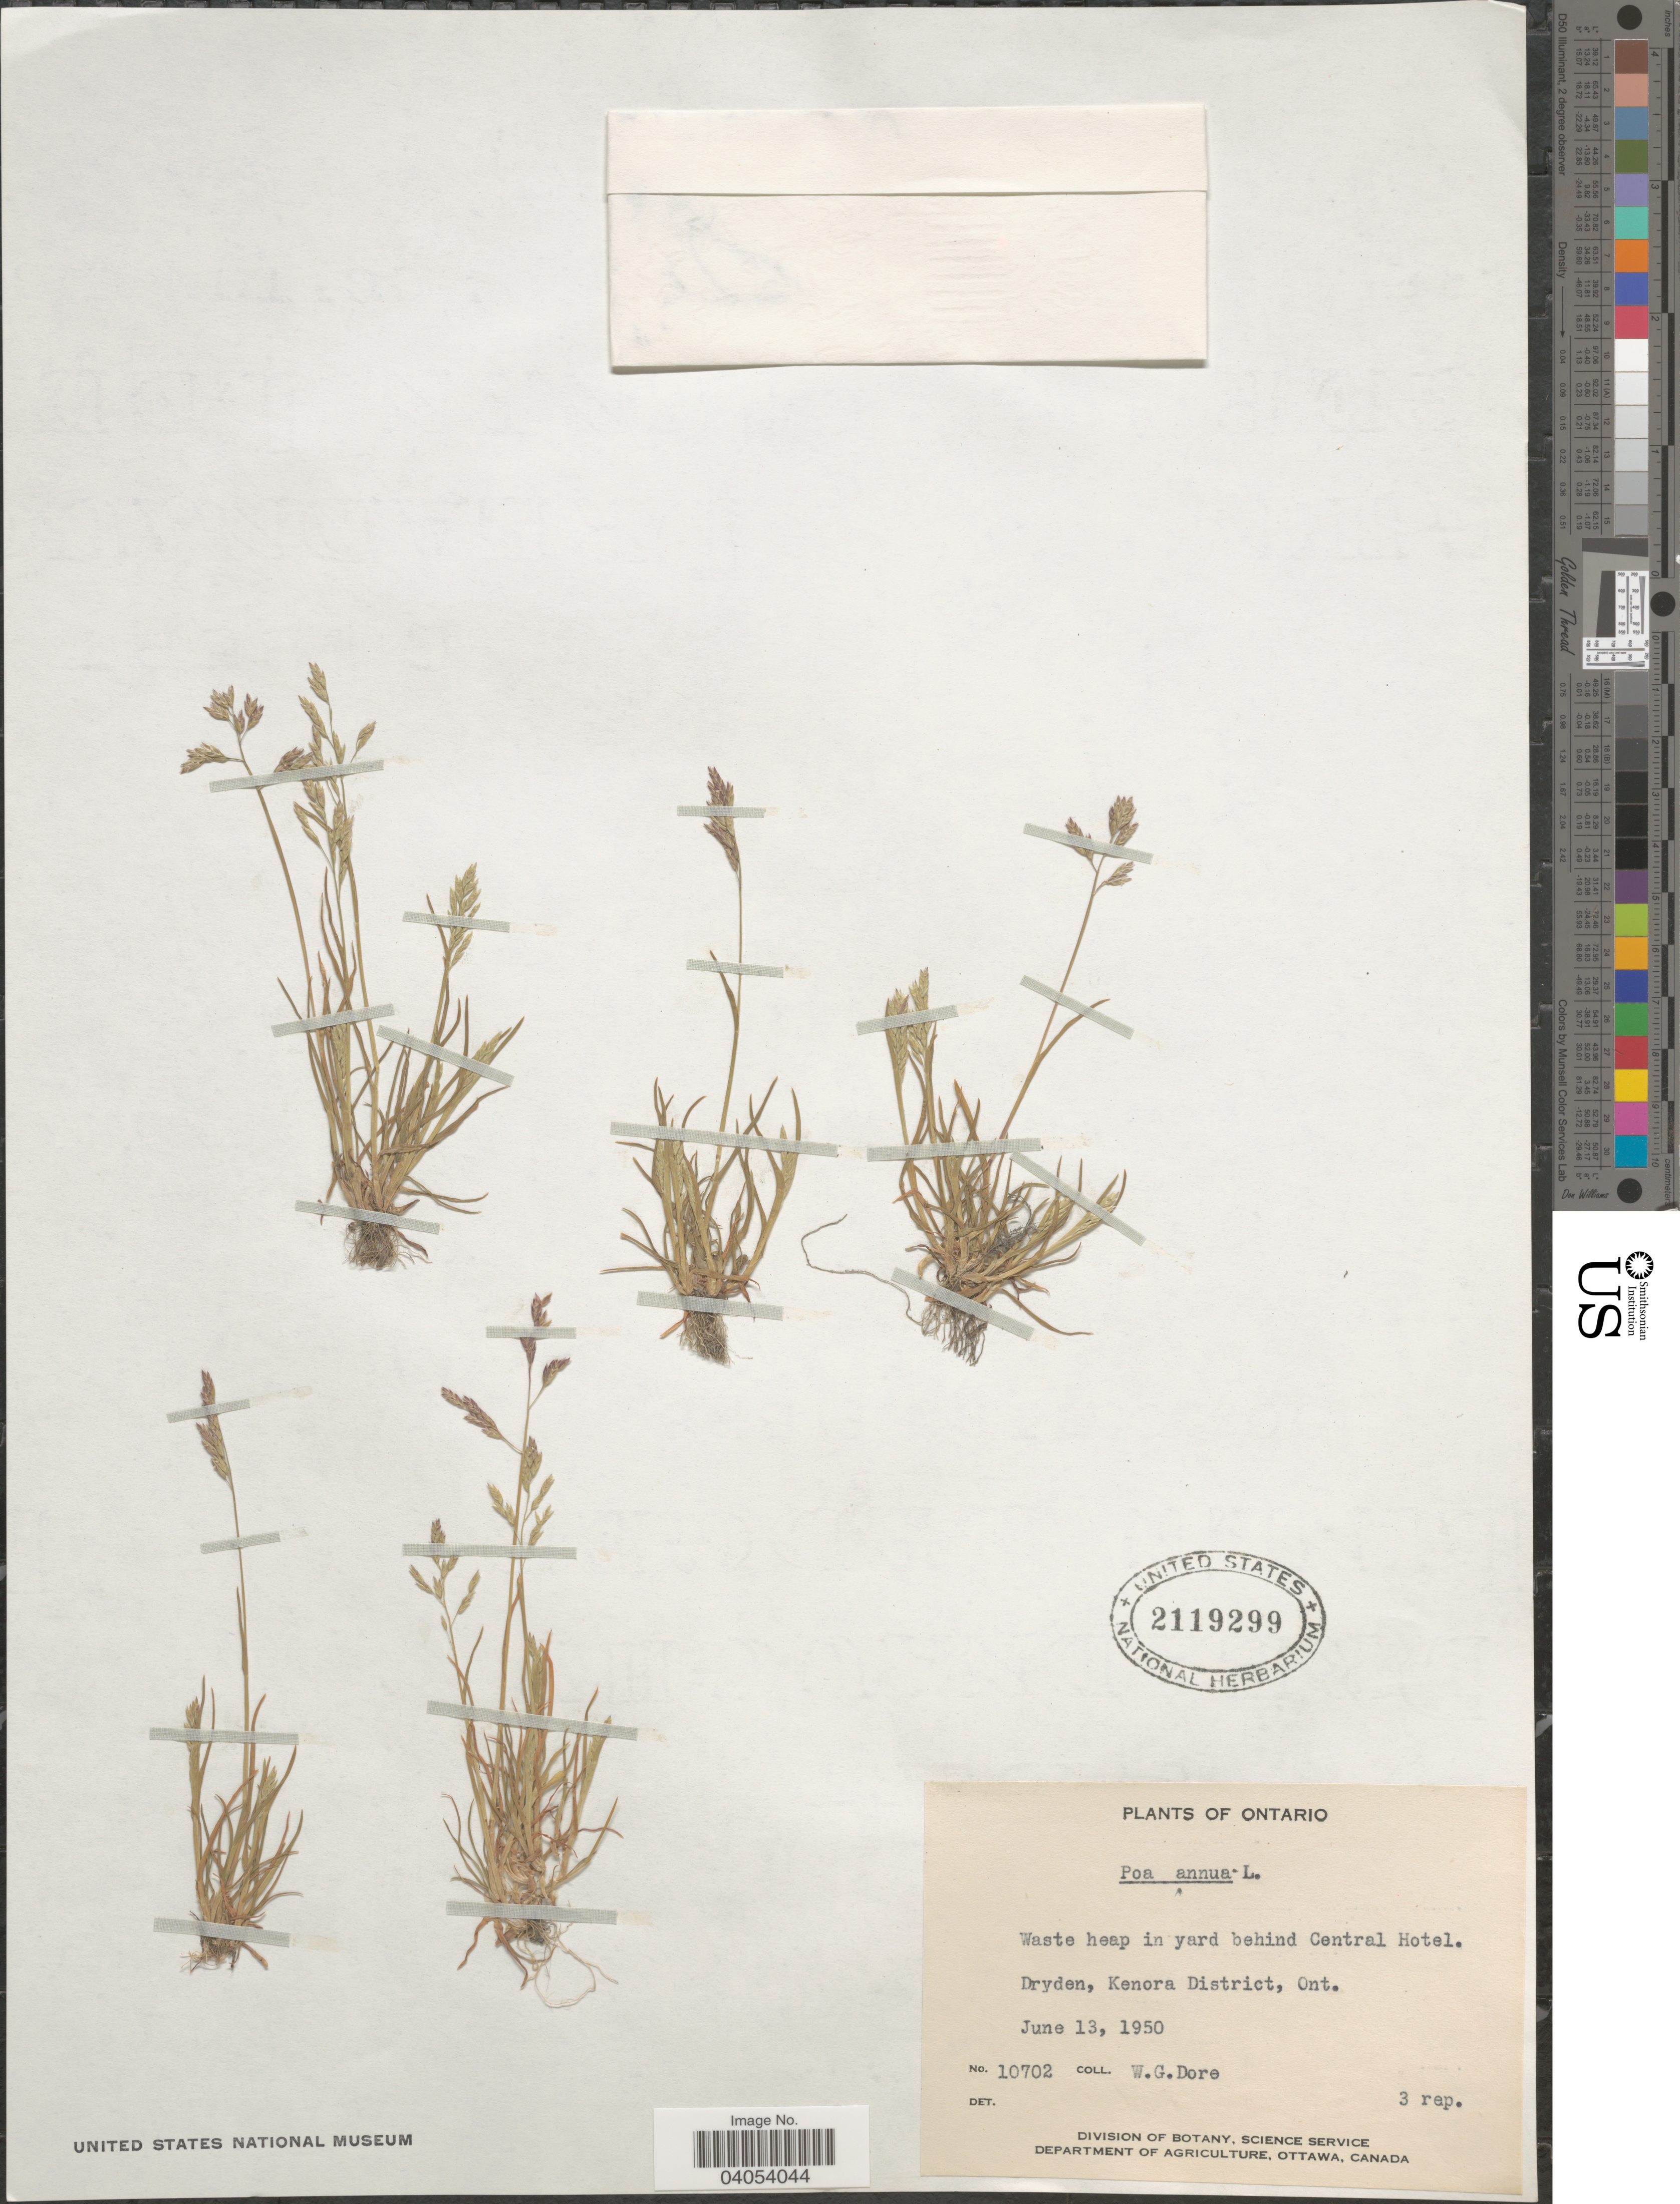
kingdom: Plantae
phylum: Tracheophyta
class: Liliopsida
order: Poales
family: Poaceae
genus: Poa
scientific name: Poa annua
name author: L.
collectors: W. Dore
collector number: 10702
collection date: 1950-06-13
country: Canada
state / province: Ontario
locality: In yard behind Central Hotel. Dryden, Kenora District.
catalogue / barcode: US 2119299